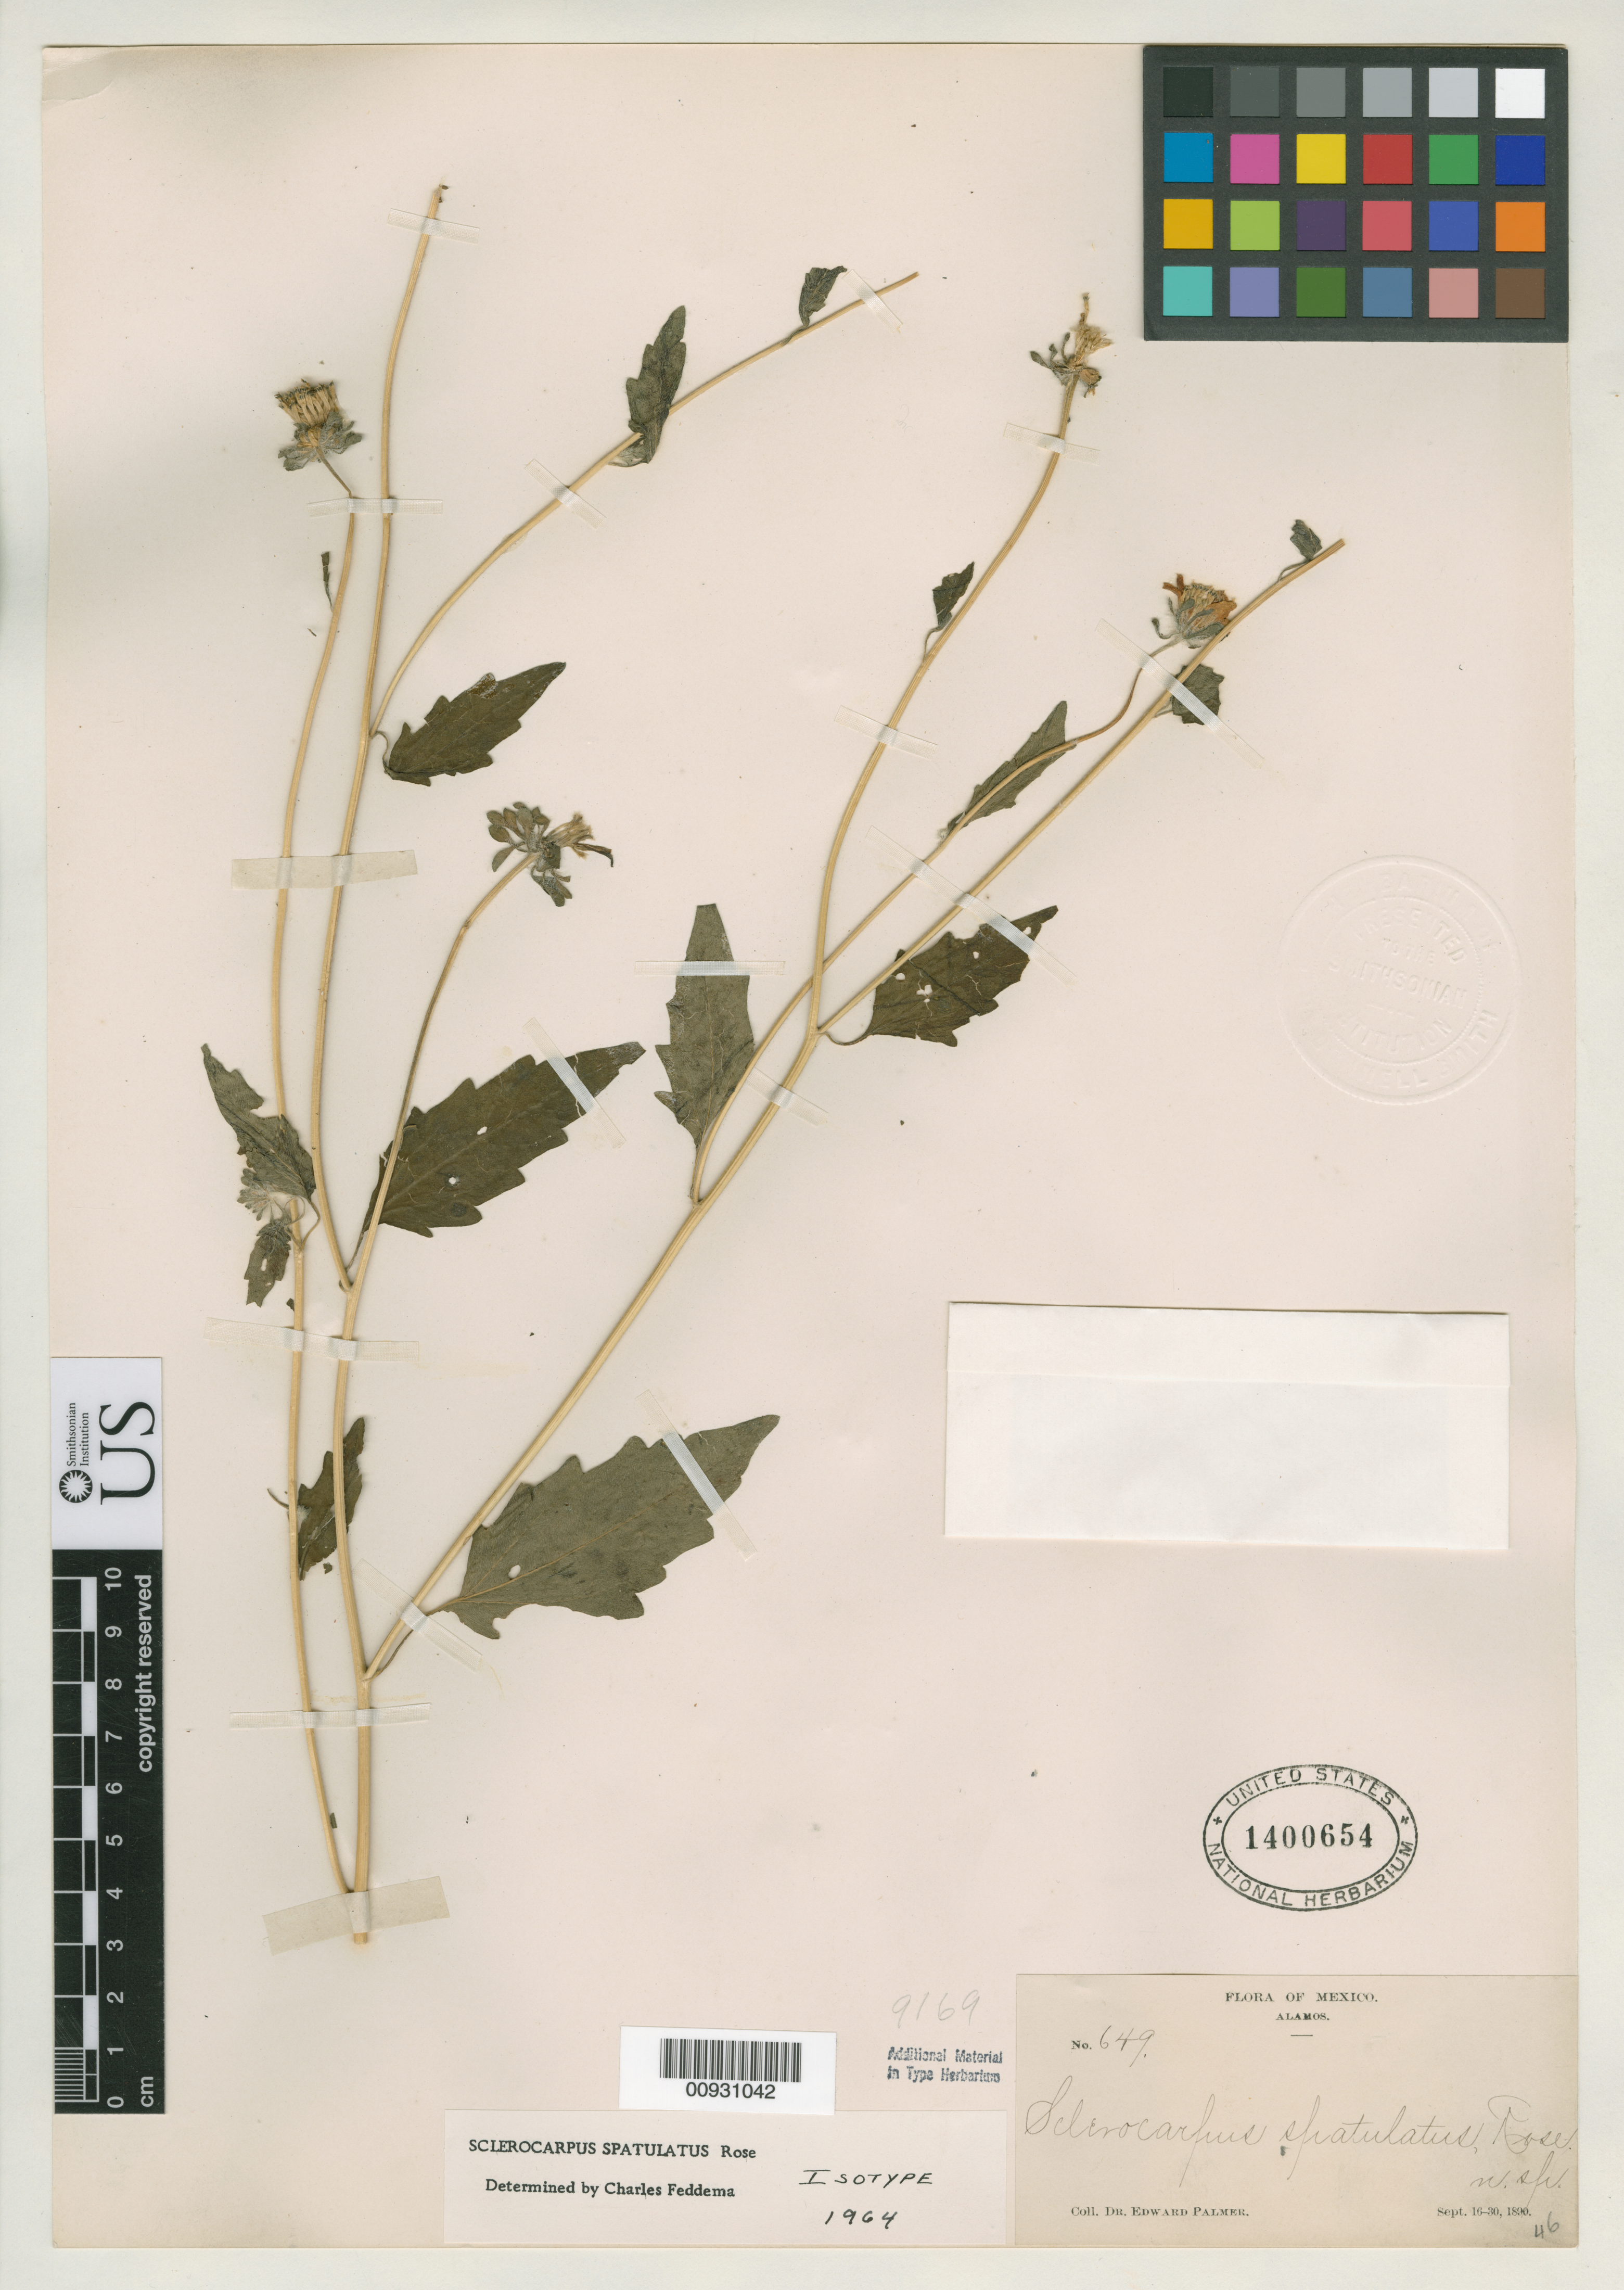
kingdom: Plantae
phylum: Tracheophyta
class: Magnoliopsida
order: Asterales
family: Asteraceae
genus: Sclerocarpus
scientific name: Sclerocarpus spatulatus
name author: Rose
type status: Type Collection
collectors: E. Palmer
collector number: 649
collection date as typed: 16 Sep 1890 to 30 Sep 1890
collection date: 1890-09-16/1890-09-30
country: Mexico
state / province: Sonora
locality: Alamos.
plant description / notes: Specimen ex John Donnell Smith herbarium. Annotated by Feddema (1964) as "isotype" but of 3 original US sheets (47250, 47251, 47252) none is clearly the holotype.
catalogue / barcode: US 1400654